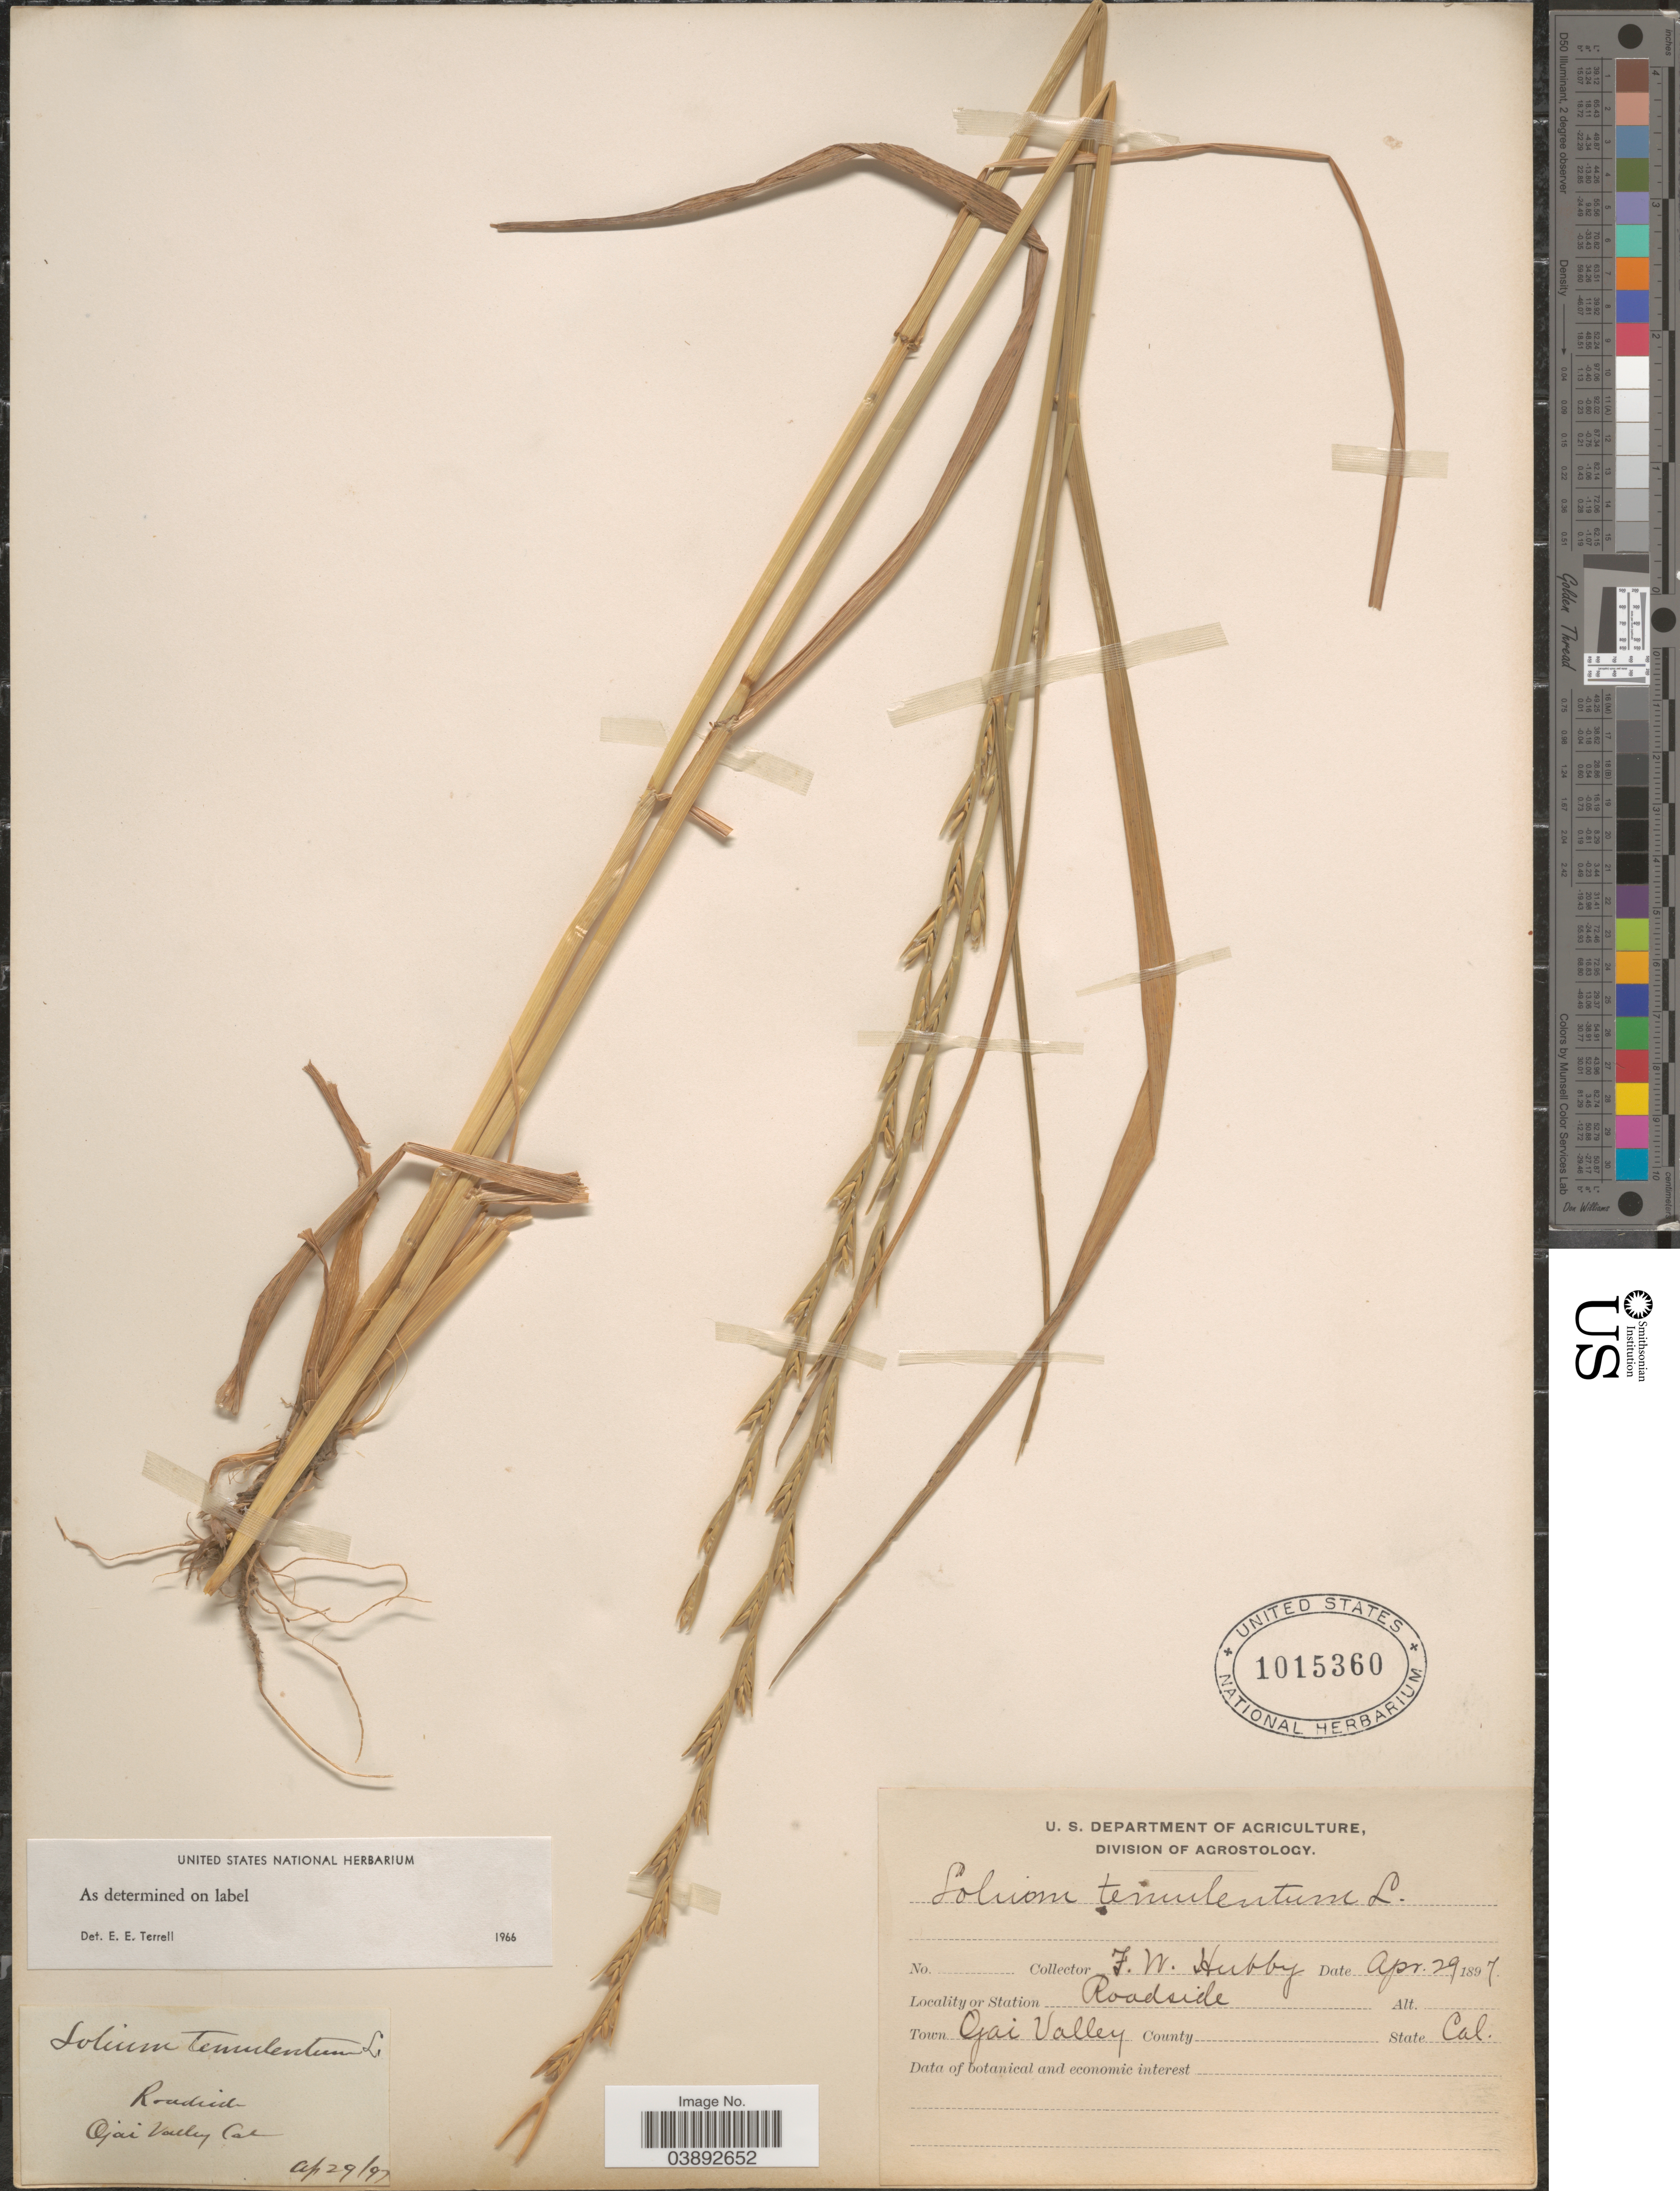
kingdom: Plantae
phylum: Tracheophyta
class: Liliopsida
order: Poales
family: Poaceae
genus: Lolium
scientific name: Lolium temulentum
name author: L.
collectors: F. Hubby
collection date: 1897-04-29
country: United States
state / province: California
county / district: Ventura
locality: Ojai Valley.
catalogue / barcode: US 1015360